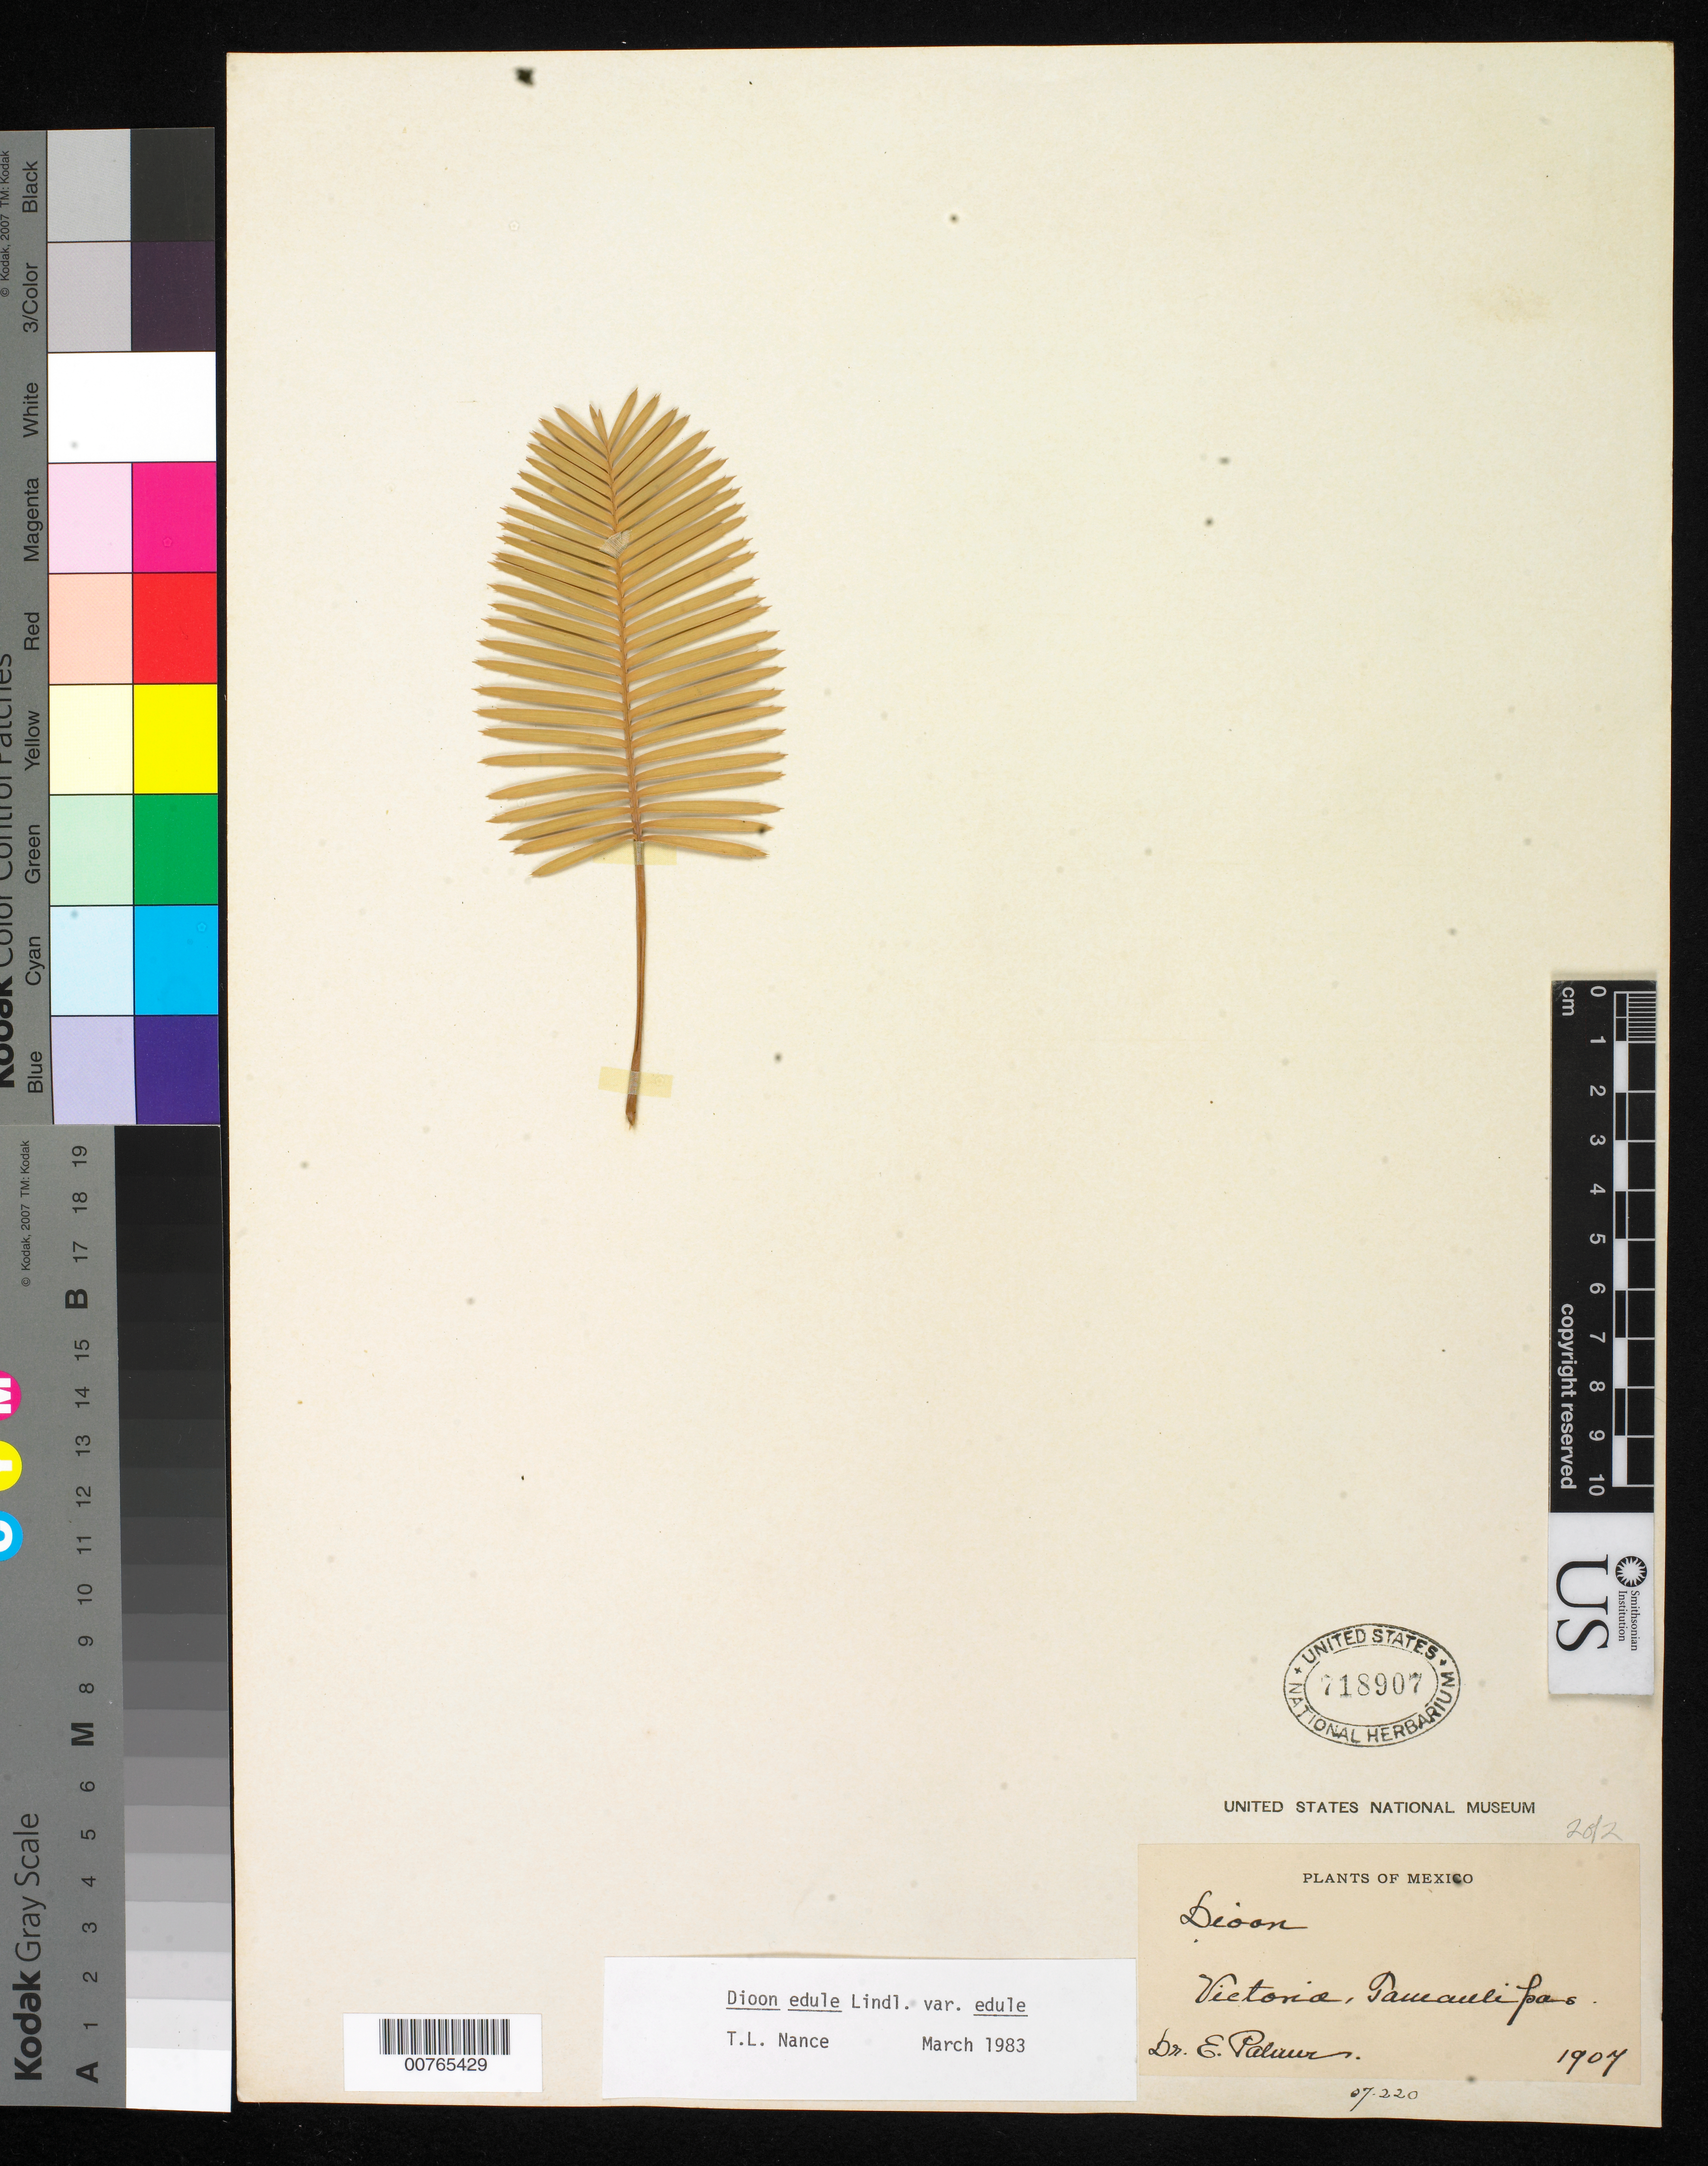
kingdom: Plantae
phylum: Tracheophyta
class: Cycadopsida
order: Cycadales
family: Zamiaceae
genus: Dioon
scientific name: Dioon edule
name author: Lindl.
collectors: E. Palmer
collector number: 241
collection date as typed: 1907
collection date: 1907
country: Mexico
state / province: Tamaulipas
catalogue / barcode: US 718907